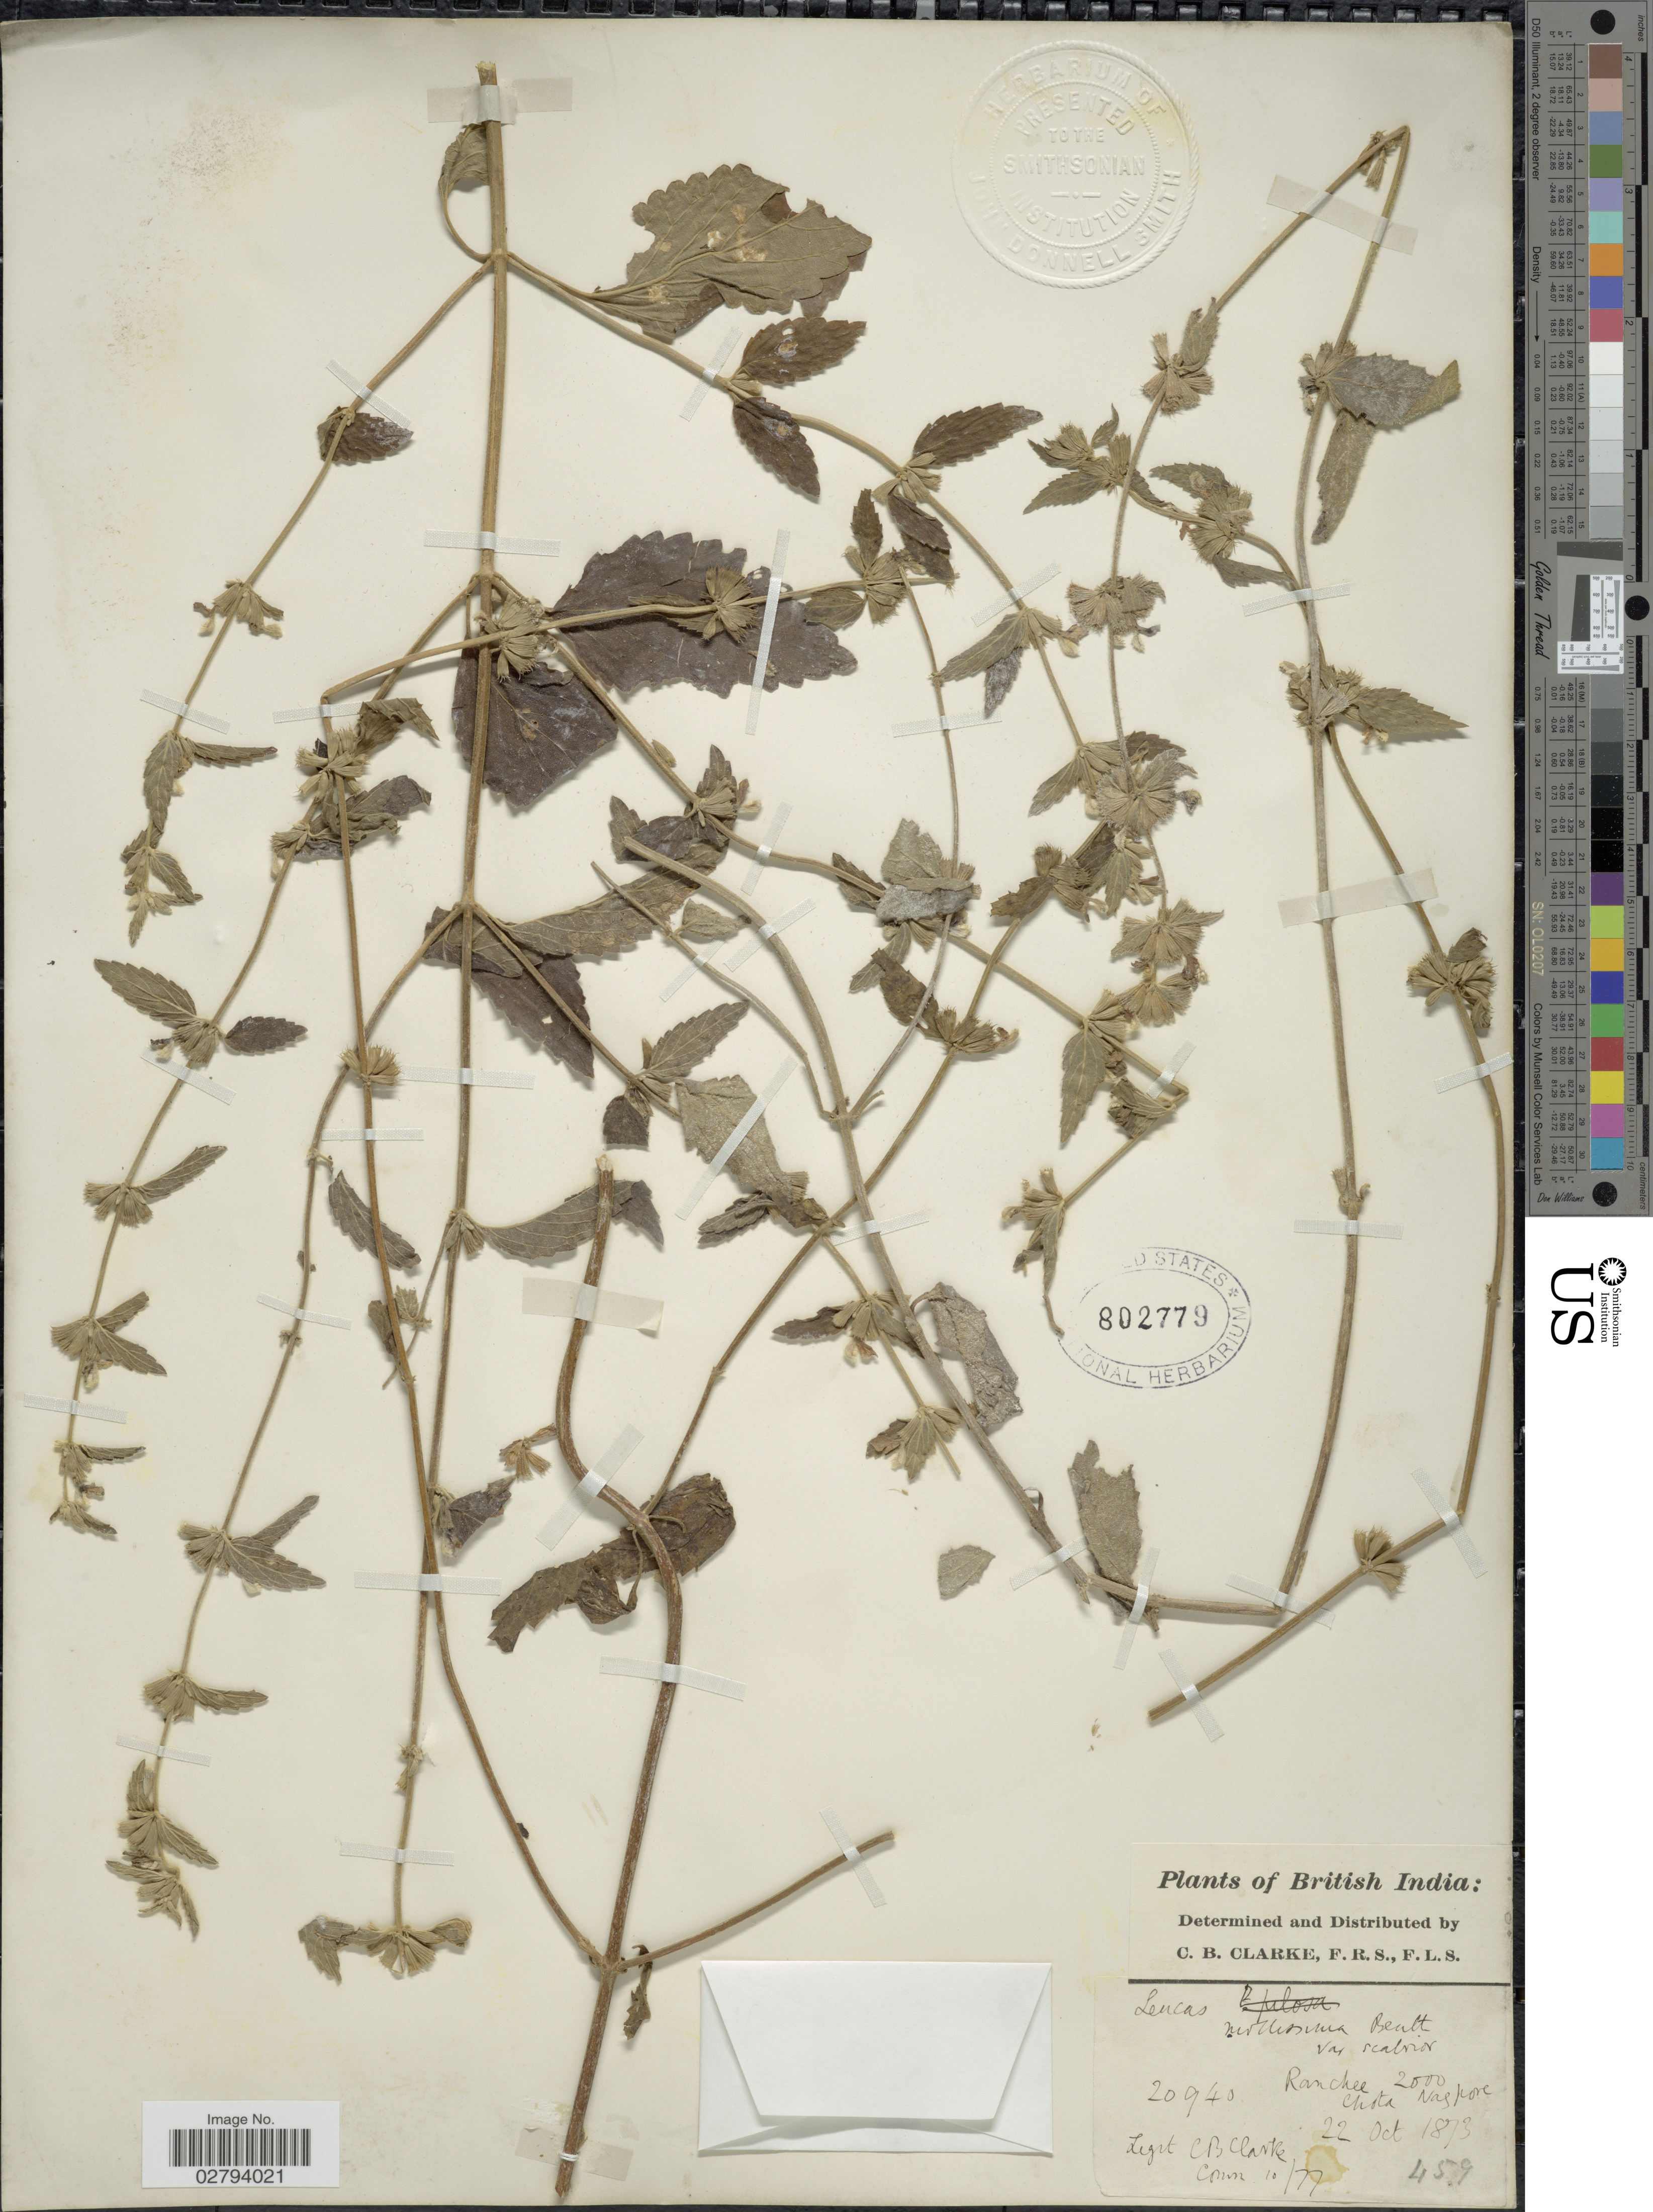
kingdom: Plantae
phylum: Tracheophyta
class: Magnoliopsida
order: Lamiales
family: Lamiaceae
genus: Leucas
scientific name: Leucas mollissima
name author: Gürke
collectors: C. B. Clarke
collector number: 20940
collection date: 1873-10-22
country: India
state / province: Jharkhand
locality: British India, Ranchee chota Nagpore.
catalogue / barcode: US 802779